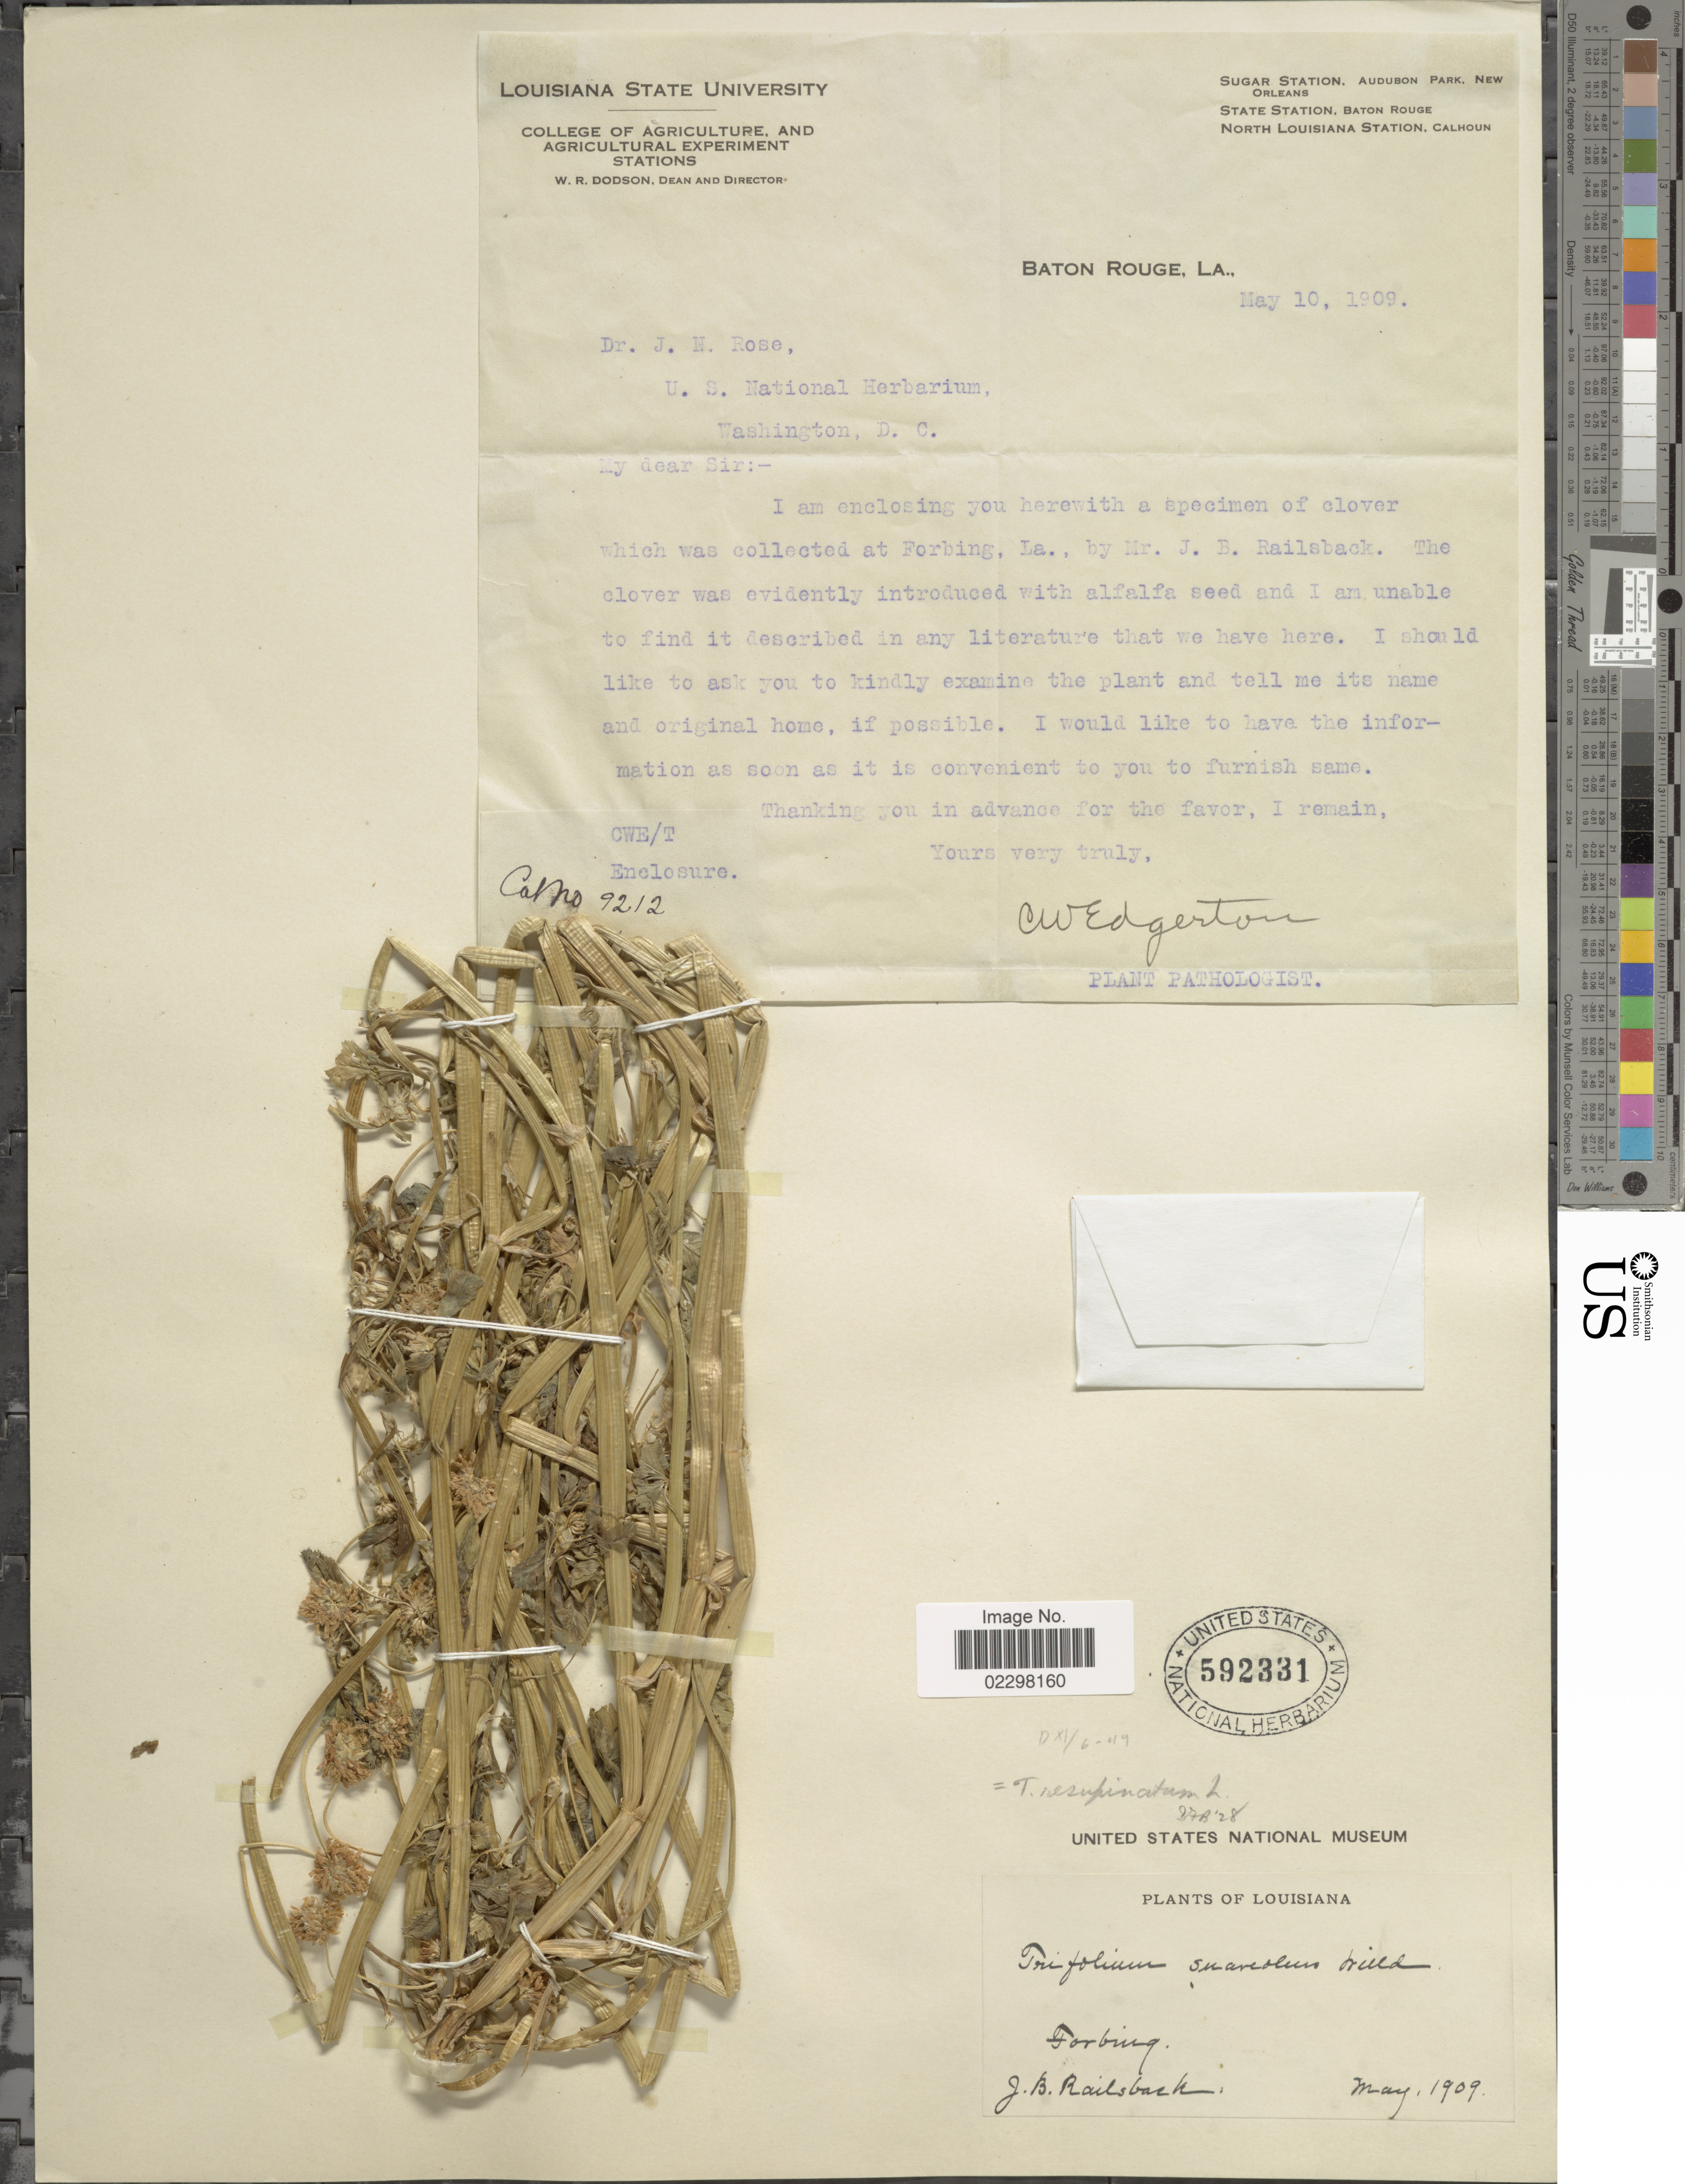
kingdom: Plantae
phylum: Tracheophyta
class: Magnoliopsida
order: Fabales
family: Fabaceae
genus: Trifolium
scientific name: Trifolium resupinatum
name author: L.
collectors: J. Railsback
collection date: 1909-05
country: United States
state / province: Louisiana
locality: Forbing.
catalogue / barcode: US 592331